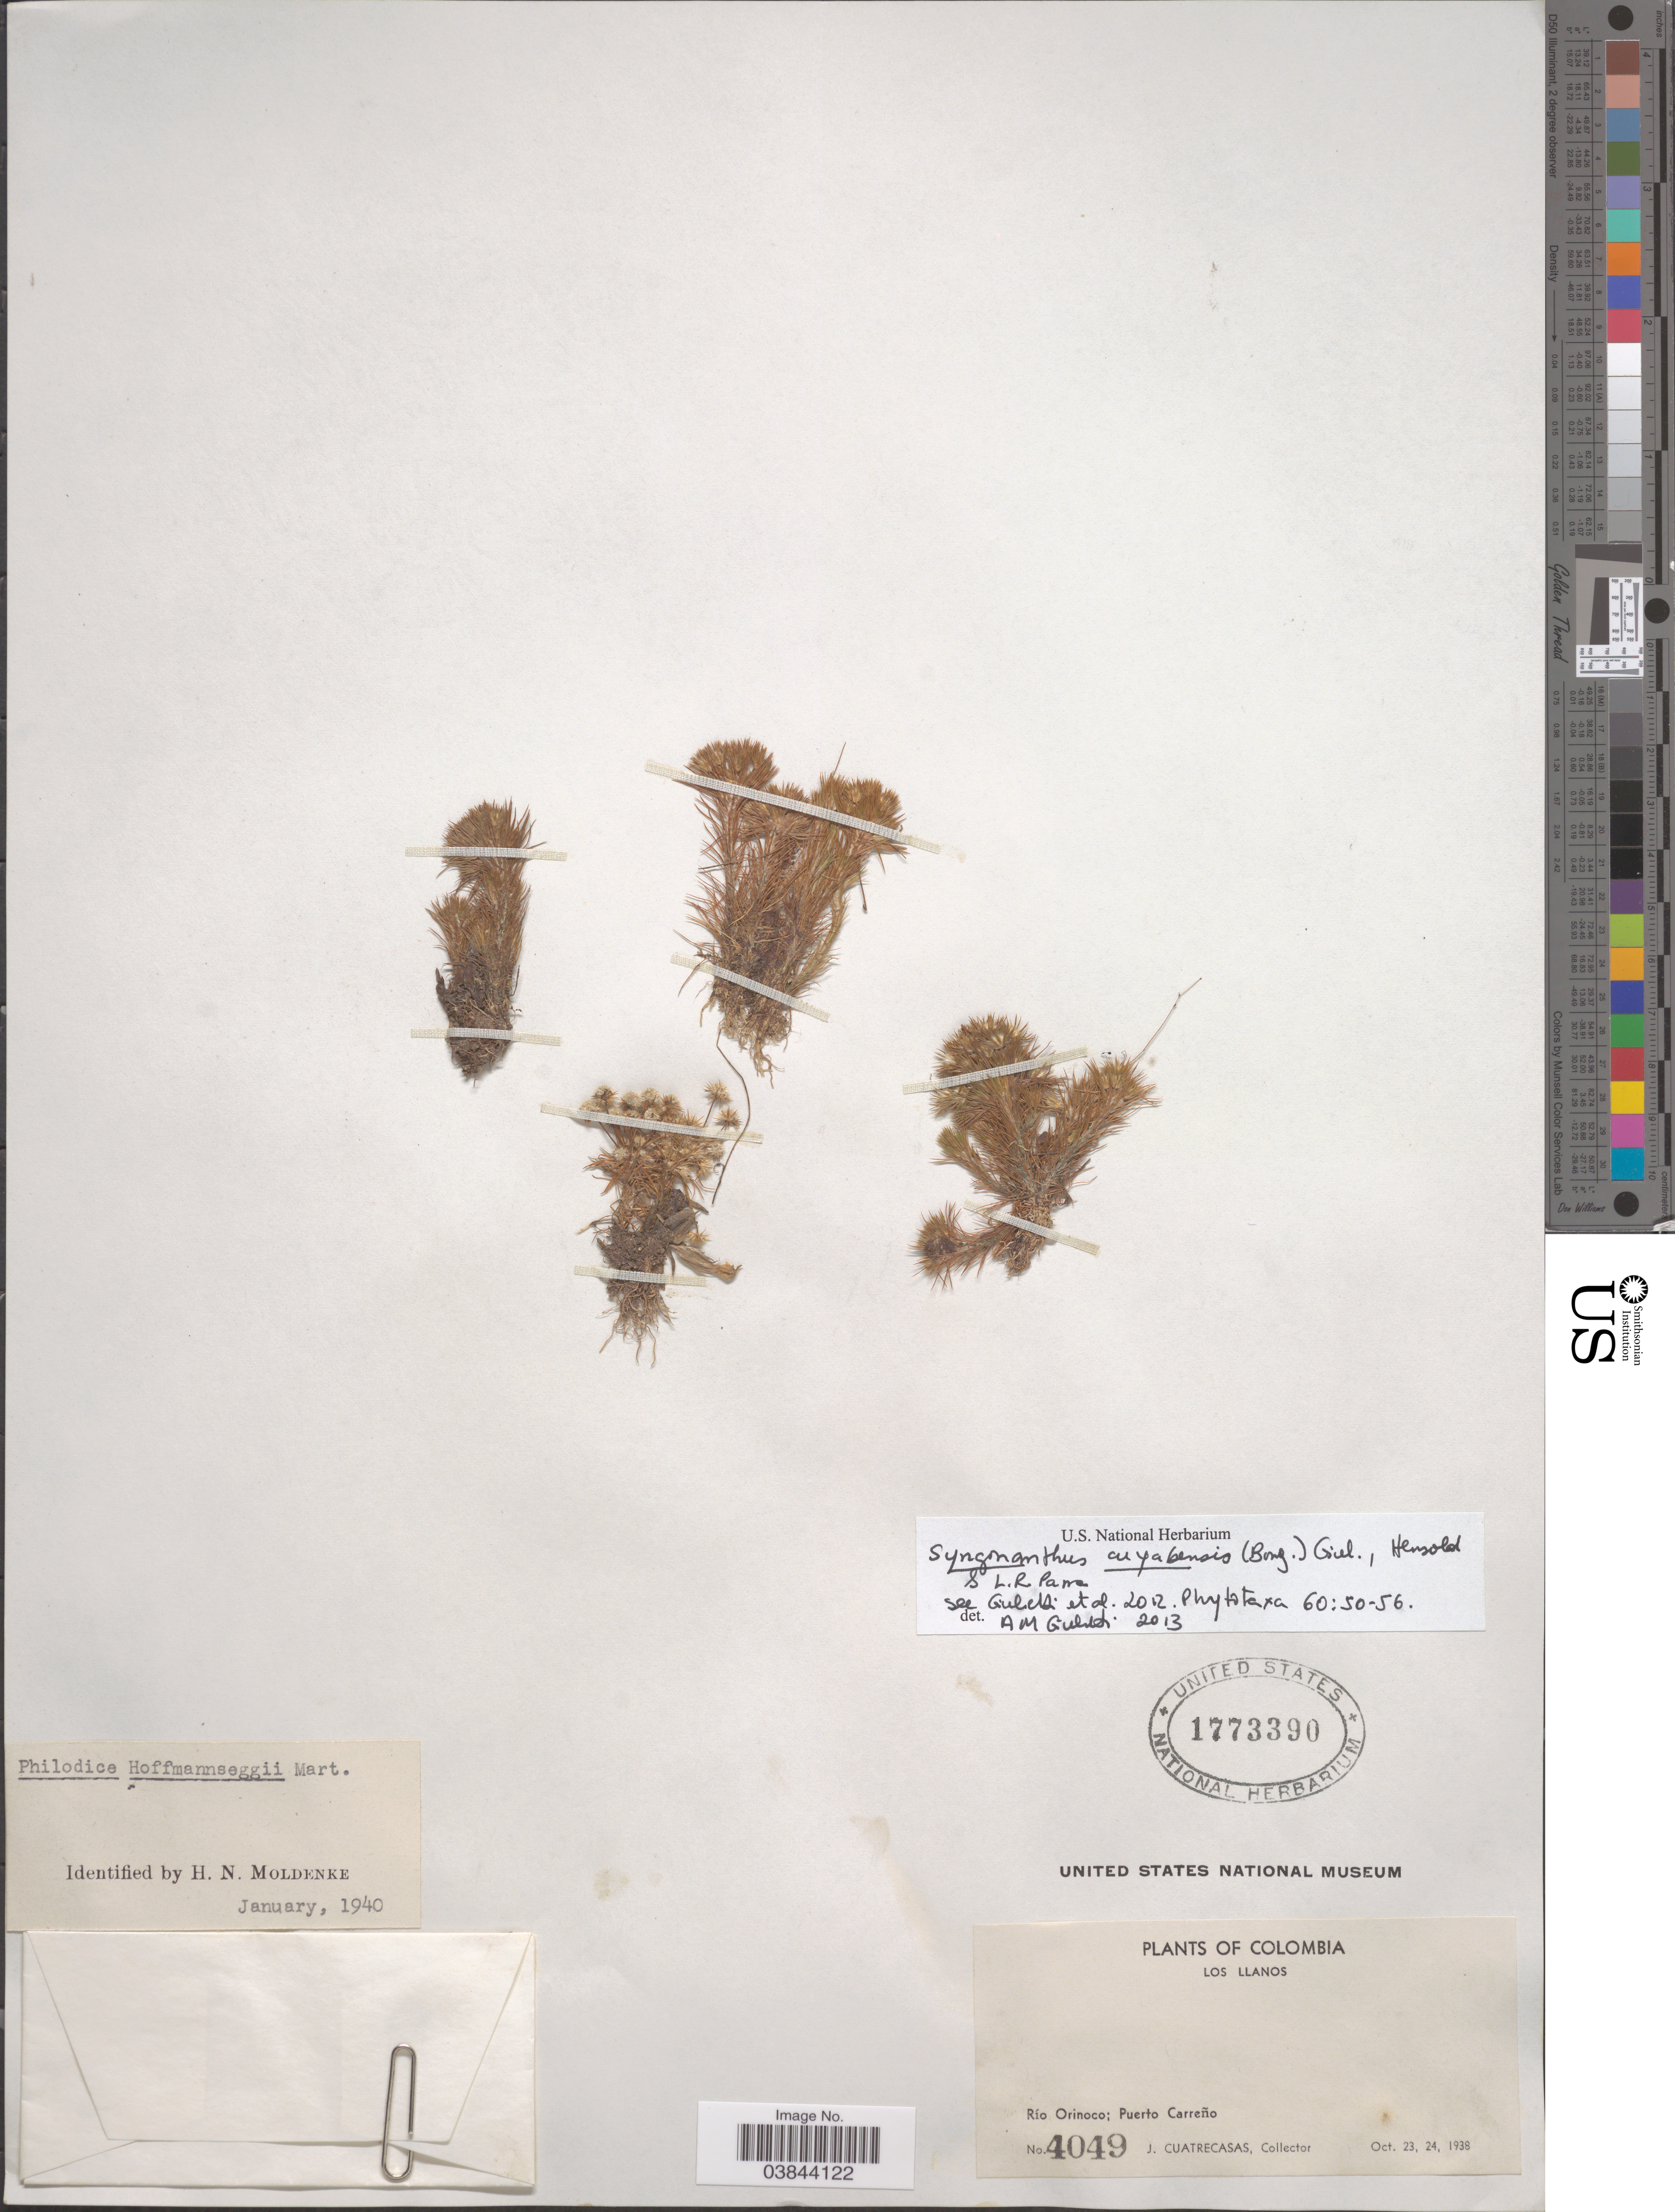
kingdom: Plantae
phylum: Tracheophyta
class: Liliopsida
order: Poales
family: Eriocaulaceae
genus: Syngonanthus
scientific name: Syngonanthus cuyabensis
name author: (Bong.) Giul. et al.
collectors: J. Cuatrecasas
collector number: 4049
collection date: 1938-10-23/1938-10-24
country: Colombia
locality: Los Llanos. Río Orinoco; Puerto Carreño.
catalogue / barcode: US 1773390